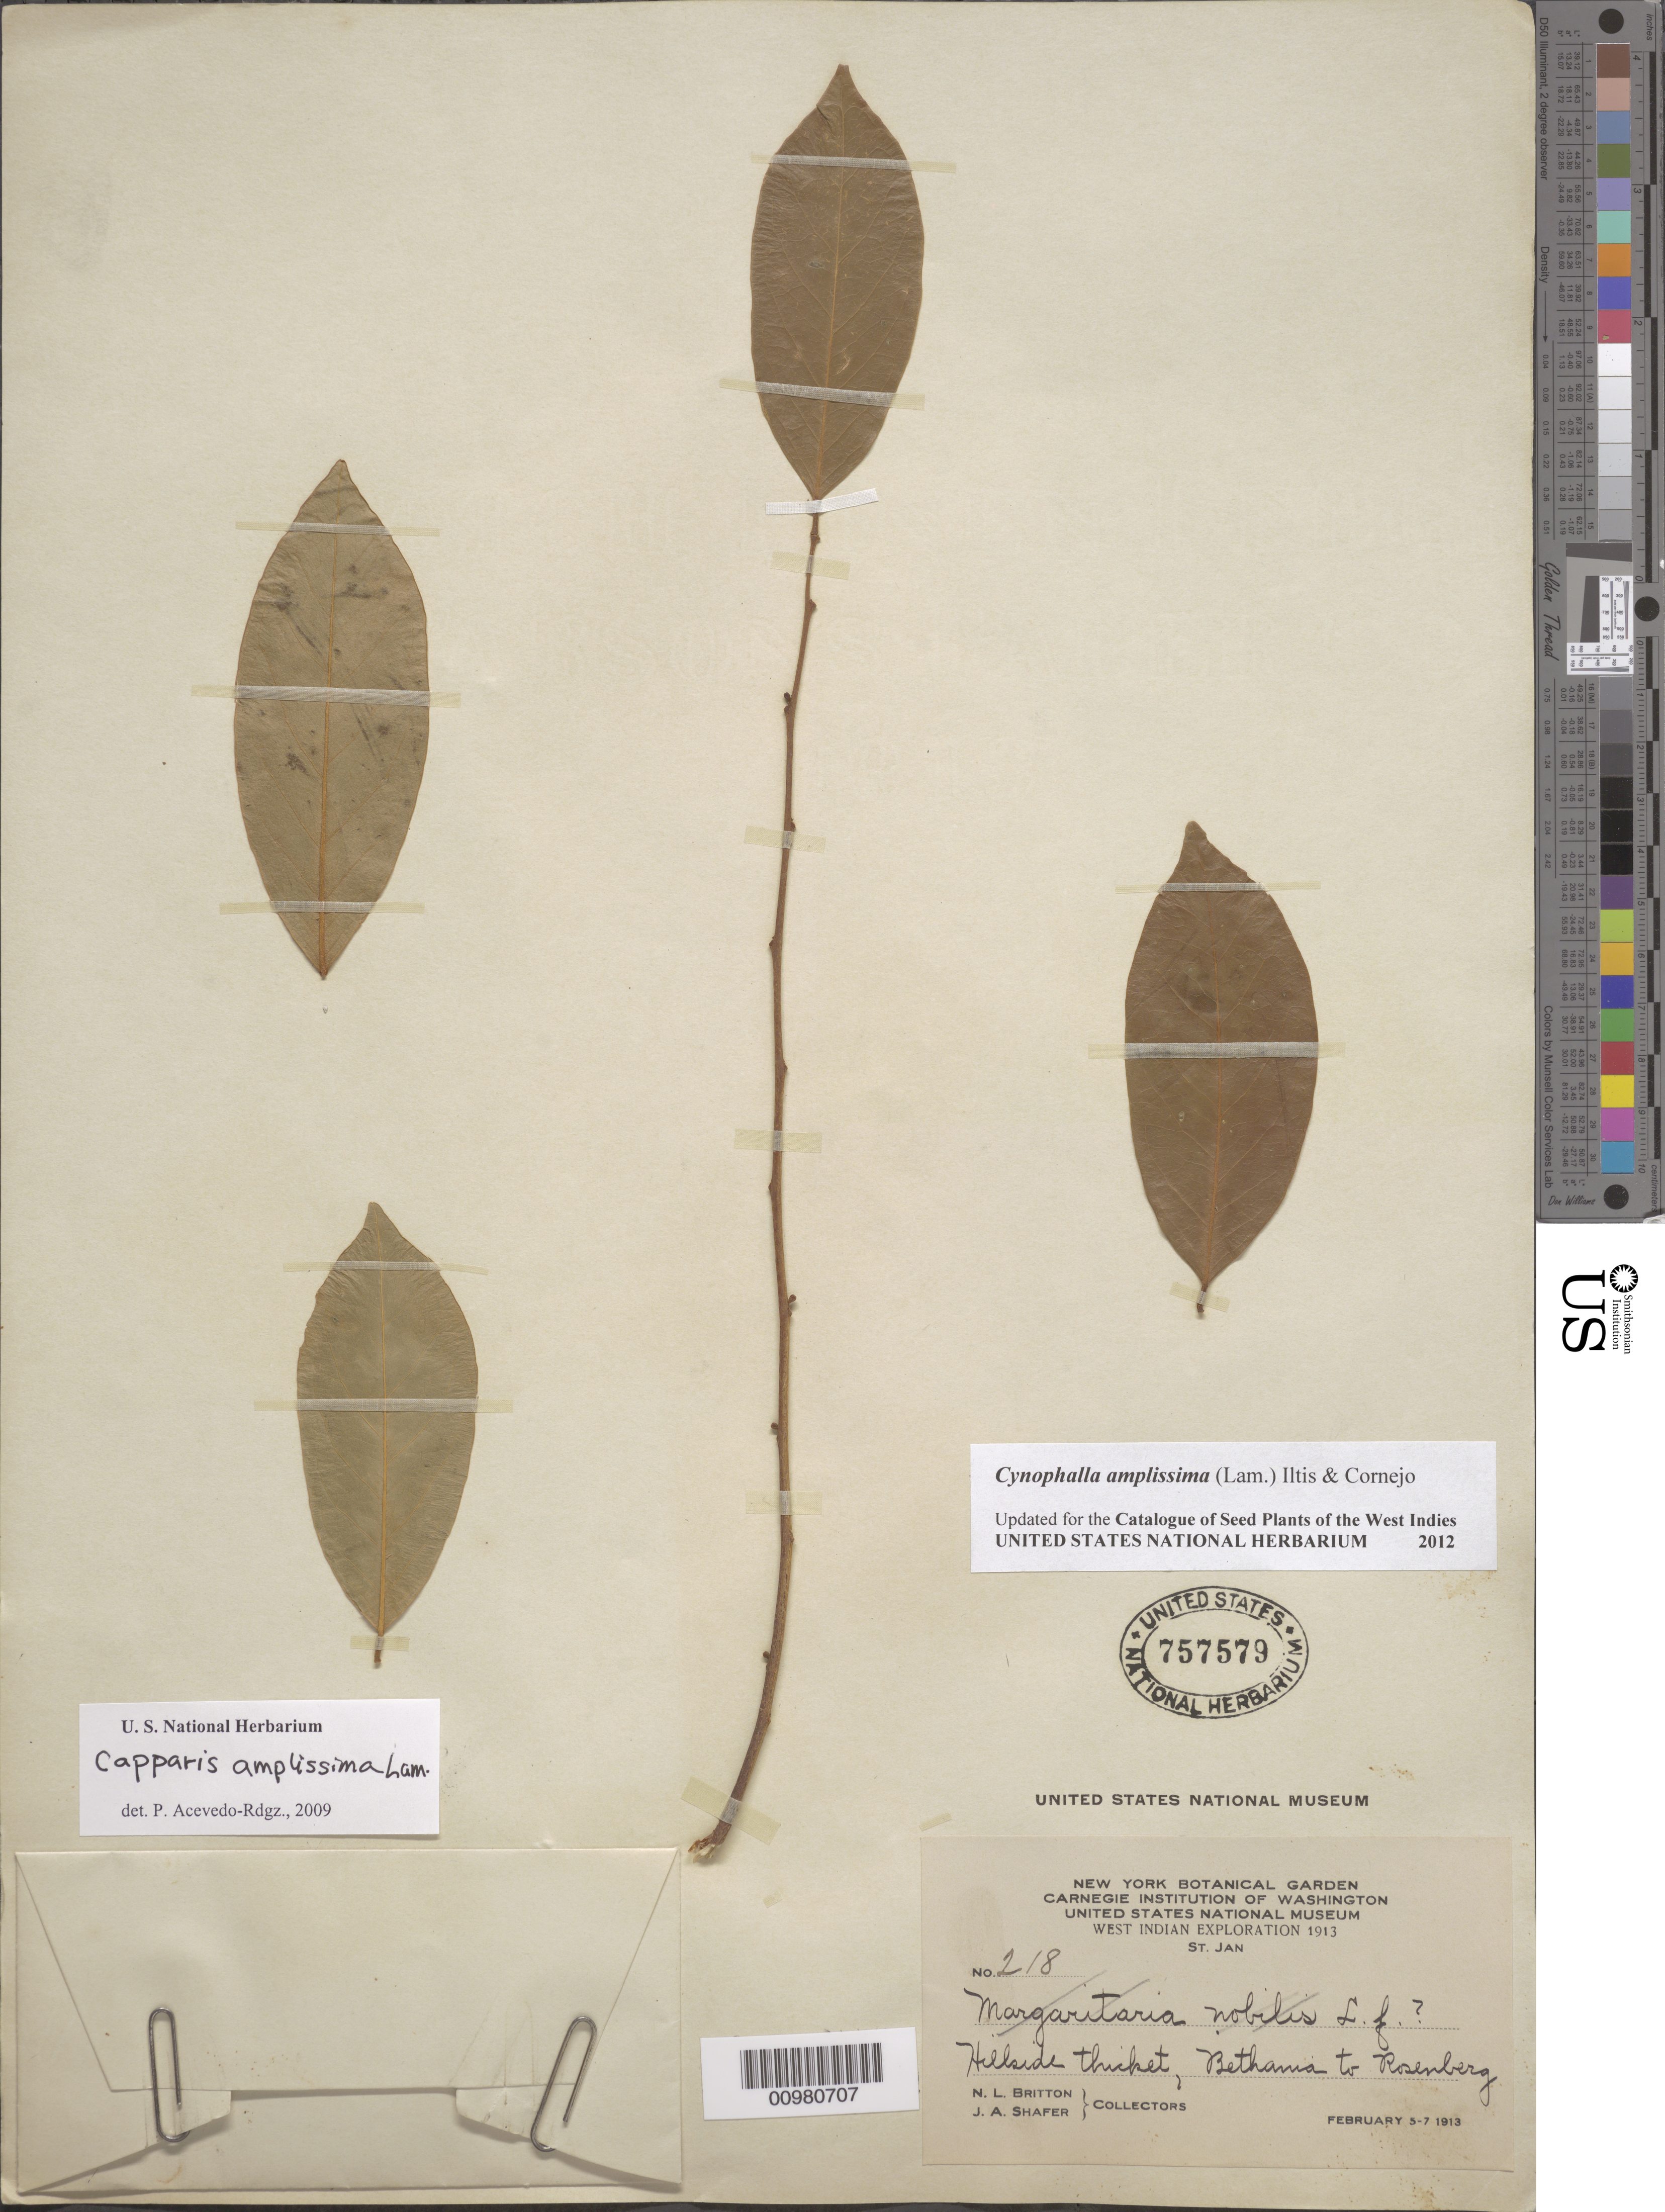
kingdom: Plantae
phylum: Tracheophyta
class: Magnoliopsida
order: Brassicales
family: Capparaceae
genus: Cynophalla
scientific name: Cynophalla amplissima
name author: (Lam.) Iltis & Cornejo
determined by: Acevedo-Rodríguez, P., (BOT), Smithsonian Institution - National Museum of Natural History (UNITED STATES)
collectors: N. Britton & J. A. Shafer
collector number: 218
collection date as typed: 05 Feb 1913 to 07 Feb 1913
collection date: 1913-02-05/1913-02-07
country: U.S. Virgin Islands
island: St. John I.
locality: Bethania to Rosenberg.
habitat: Hillside thicket.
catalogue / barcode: US 757579